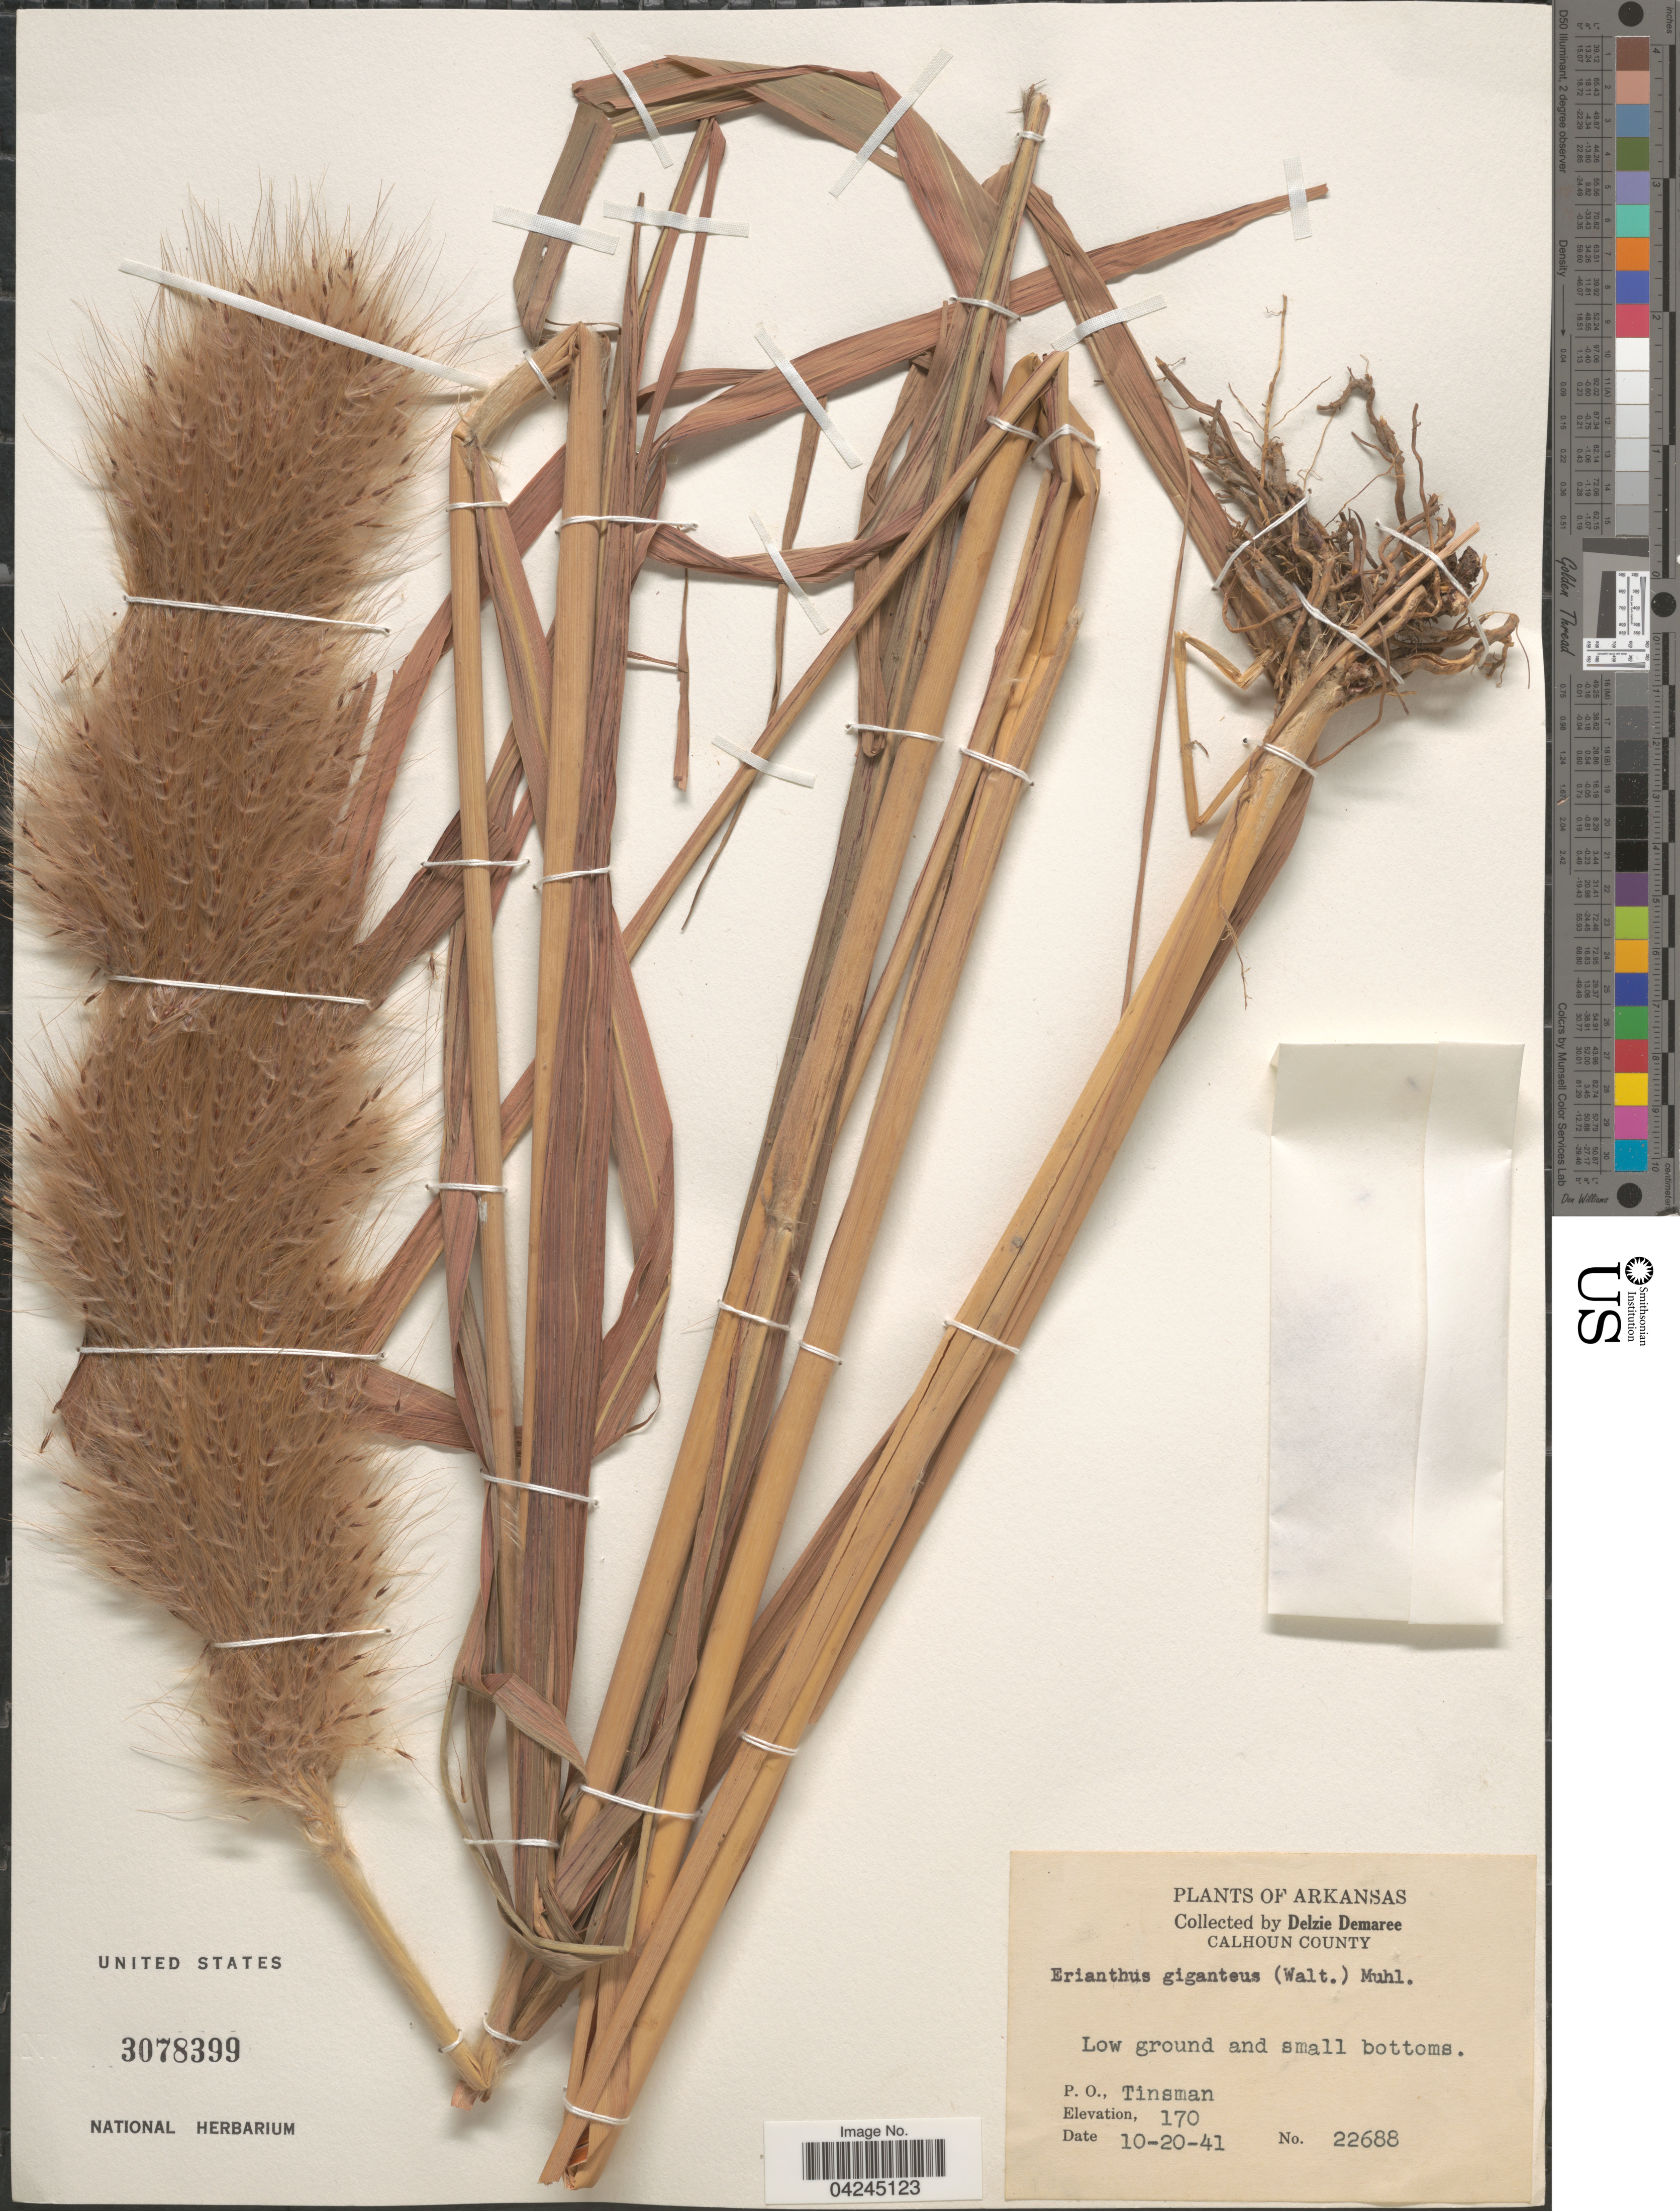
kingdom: Plantae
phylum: Tracheophyta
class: Liliopsida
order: Poales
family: Poaceae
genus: Erianthus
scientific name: Erianthus giganteus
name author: (Walter) P. Beauv.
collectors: D. Demaree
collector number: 22688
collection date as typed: Transcribed d/m/y: 20/10/41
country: United States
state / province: Arkansas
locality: Calhoun County. Low ground and small bottoms. P. O., Tinsman.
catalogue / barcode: US 3078399